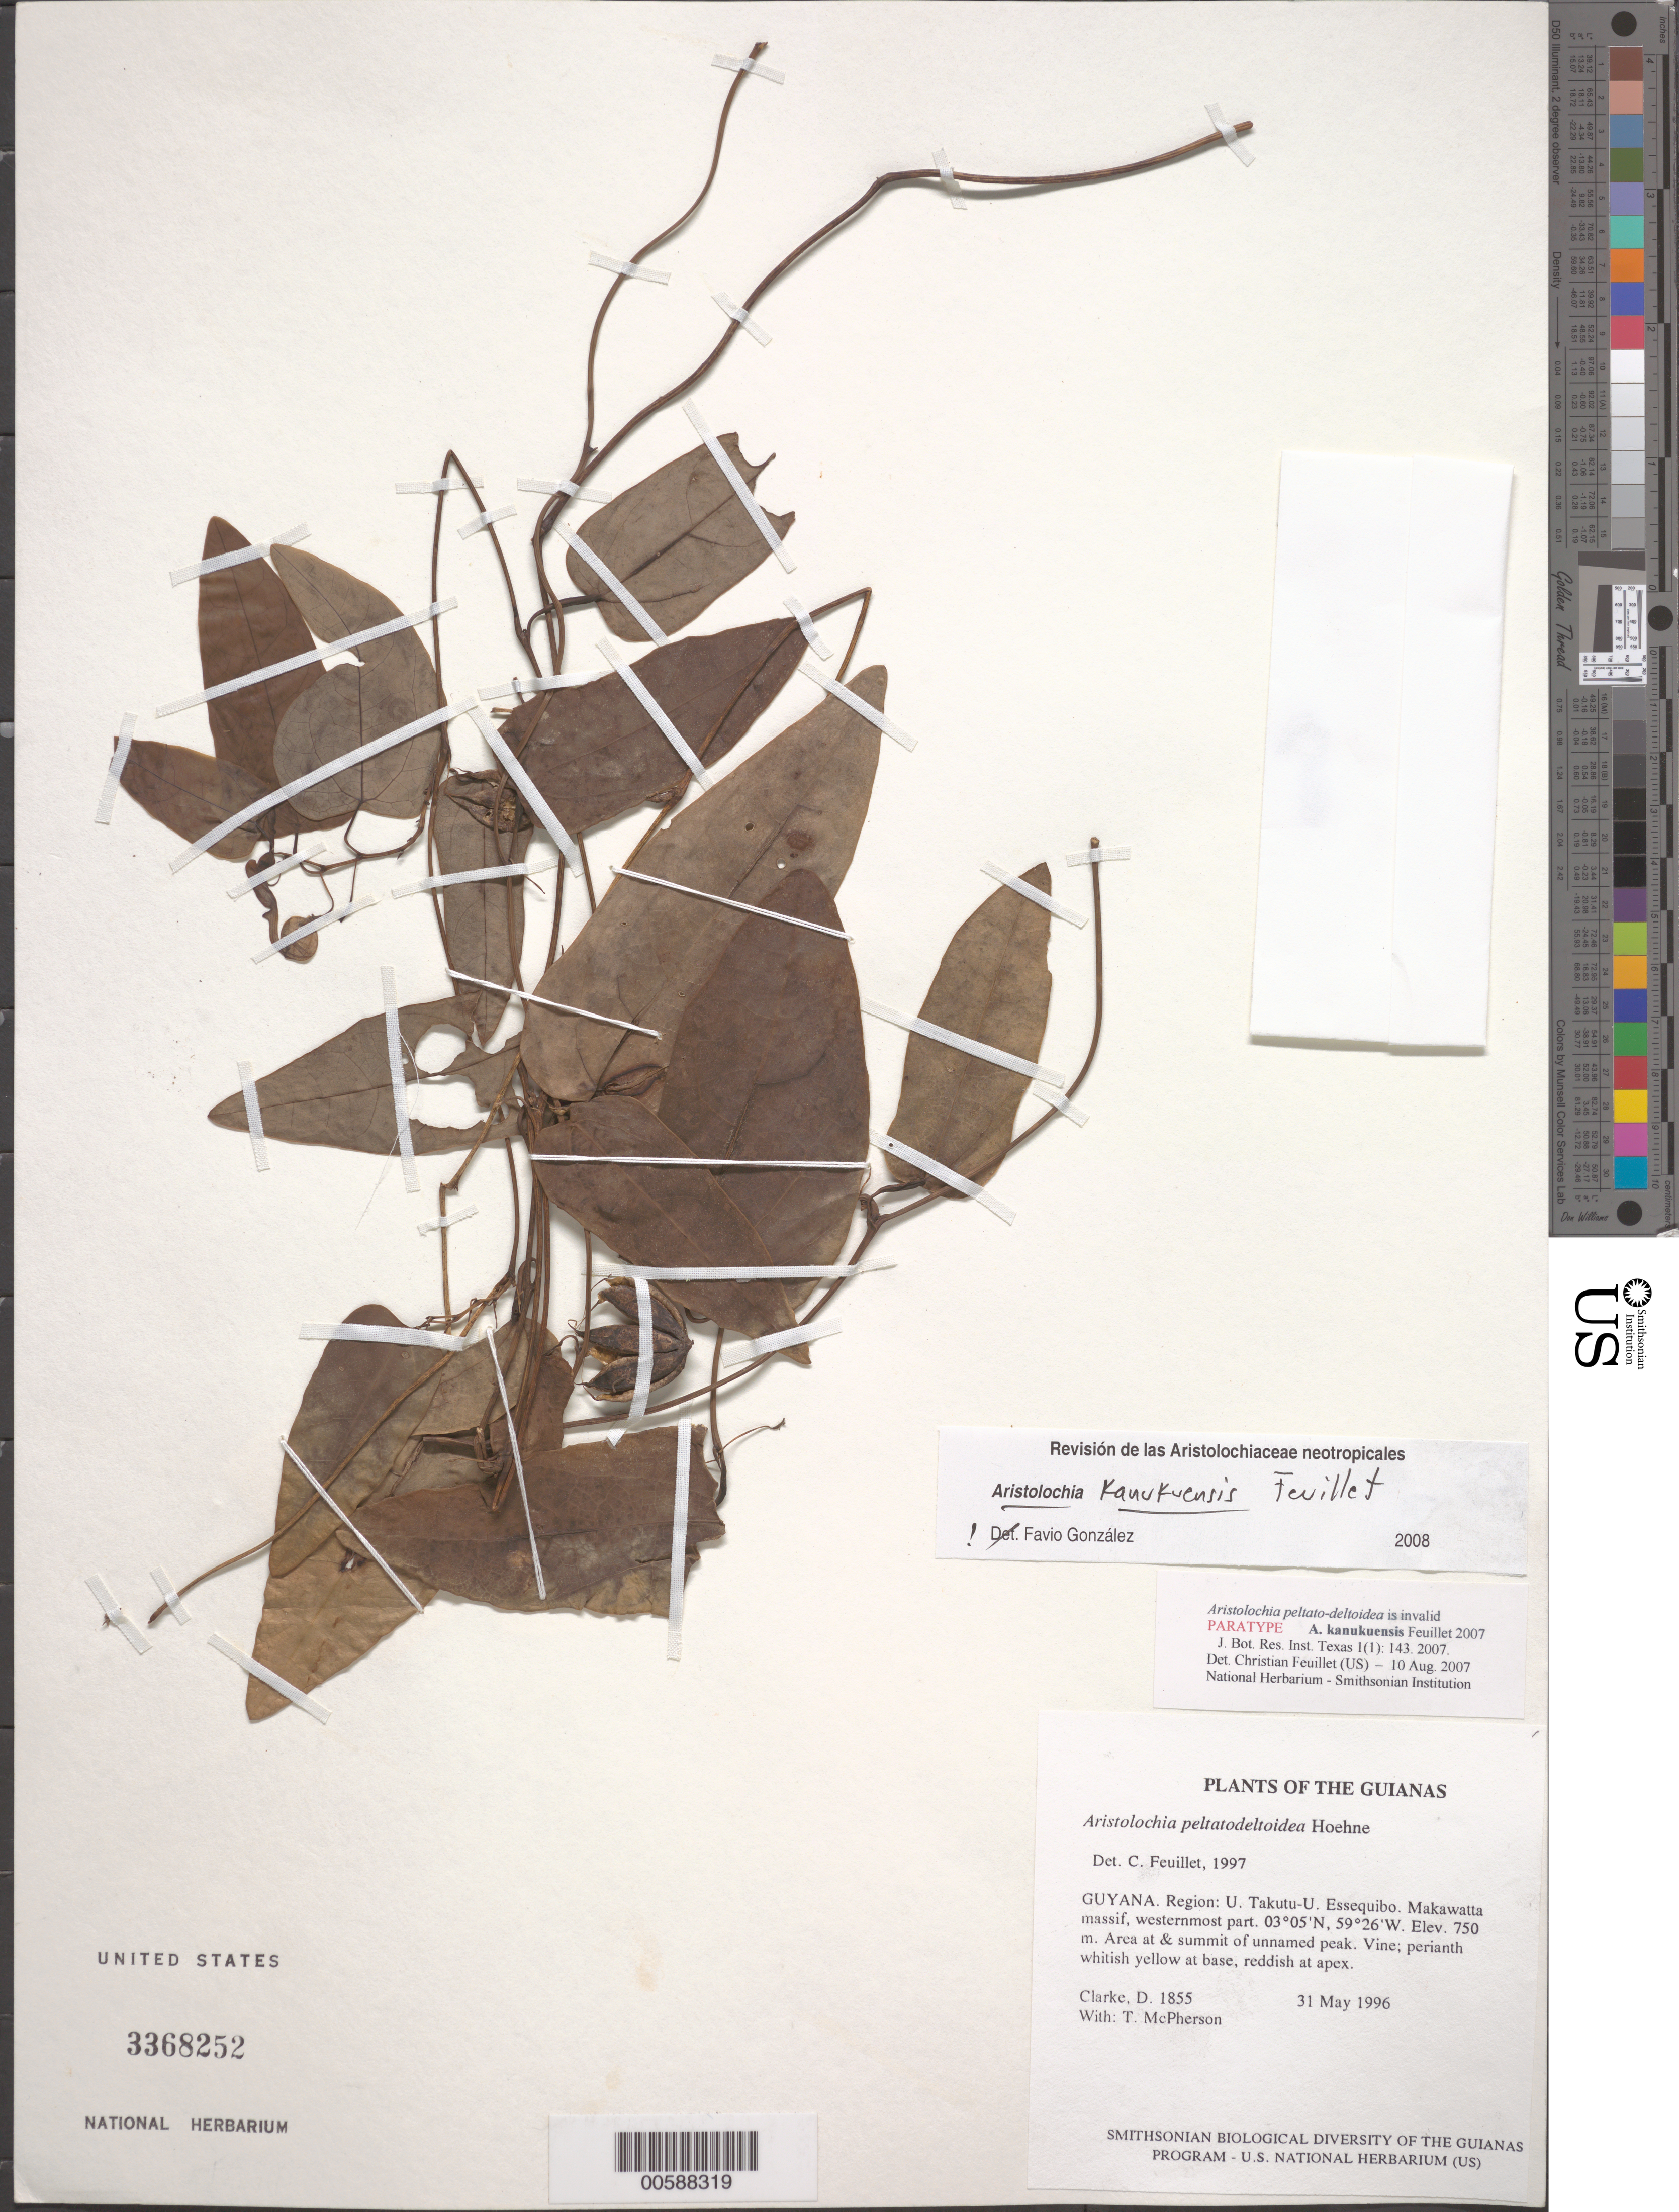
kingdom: Plantae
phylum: Tracheophyta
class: Magnoliopsida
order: Piperales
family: Aristolochiaceae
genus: Aristolochia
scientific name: Aristolochia kanukuensis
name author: Feuillet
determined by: González, F.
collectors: H. D. Clarke & T. McPherson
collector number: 1855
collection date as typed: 31 May 1996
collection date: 1996-05-31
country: Guyana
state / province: U. Takutu-U. Essequibo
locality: Makawatta massif, westernmost part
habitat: Area at & summit of unnamed peak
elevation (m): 250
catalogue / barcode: US 3368252